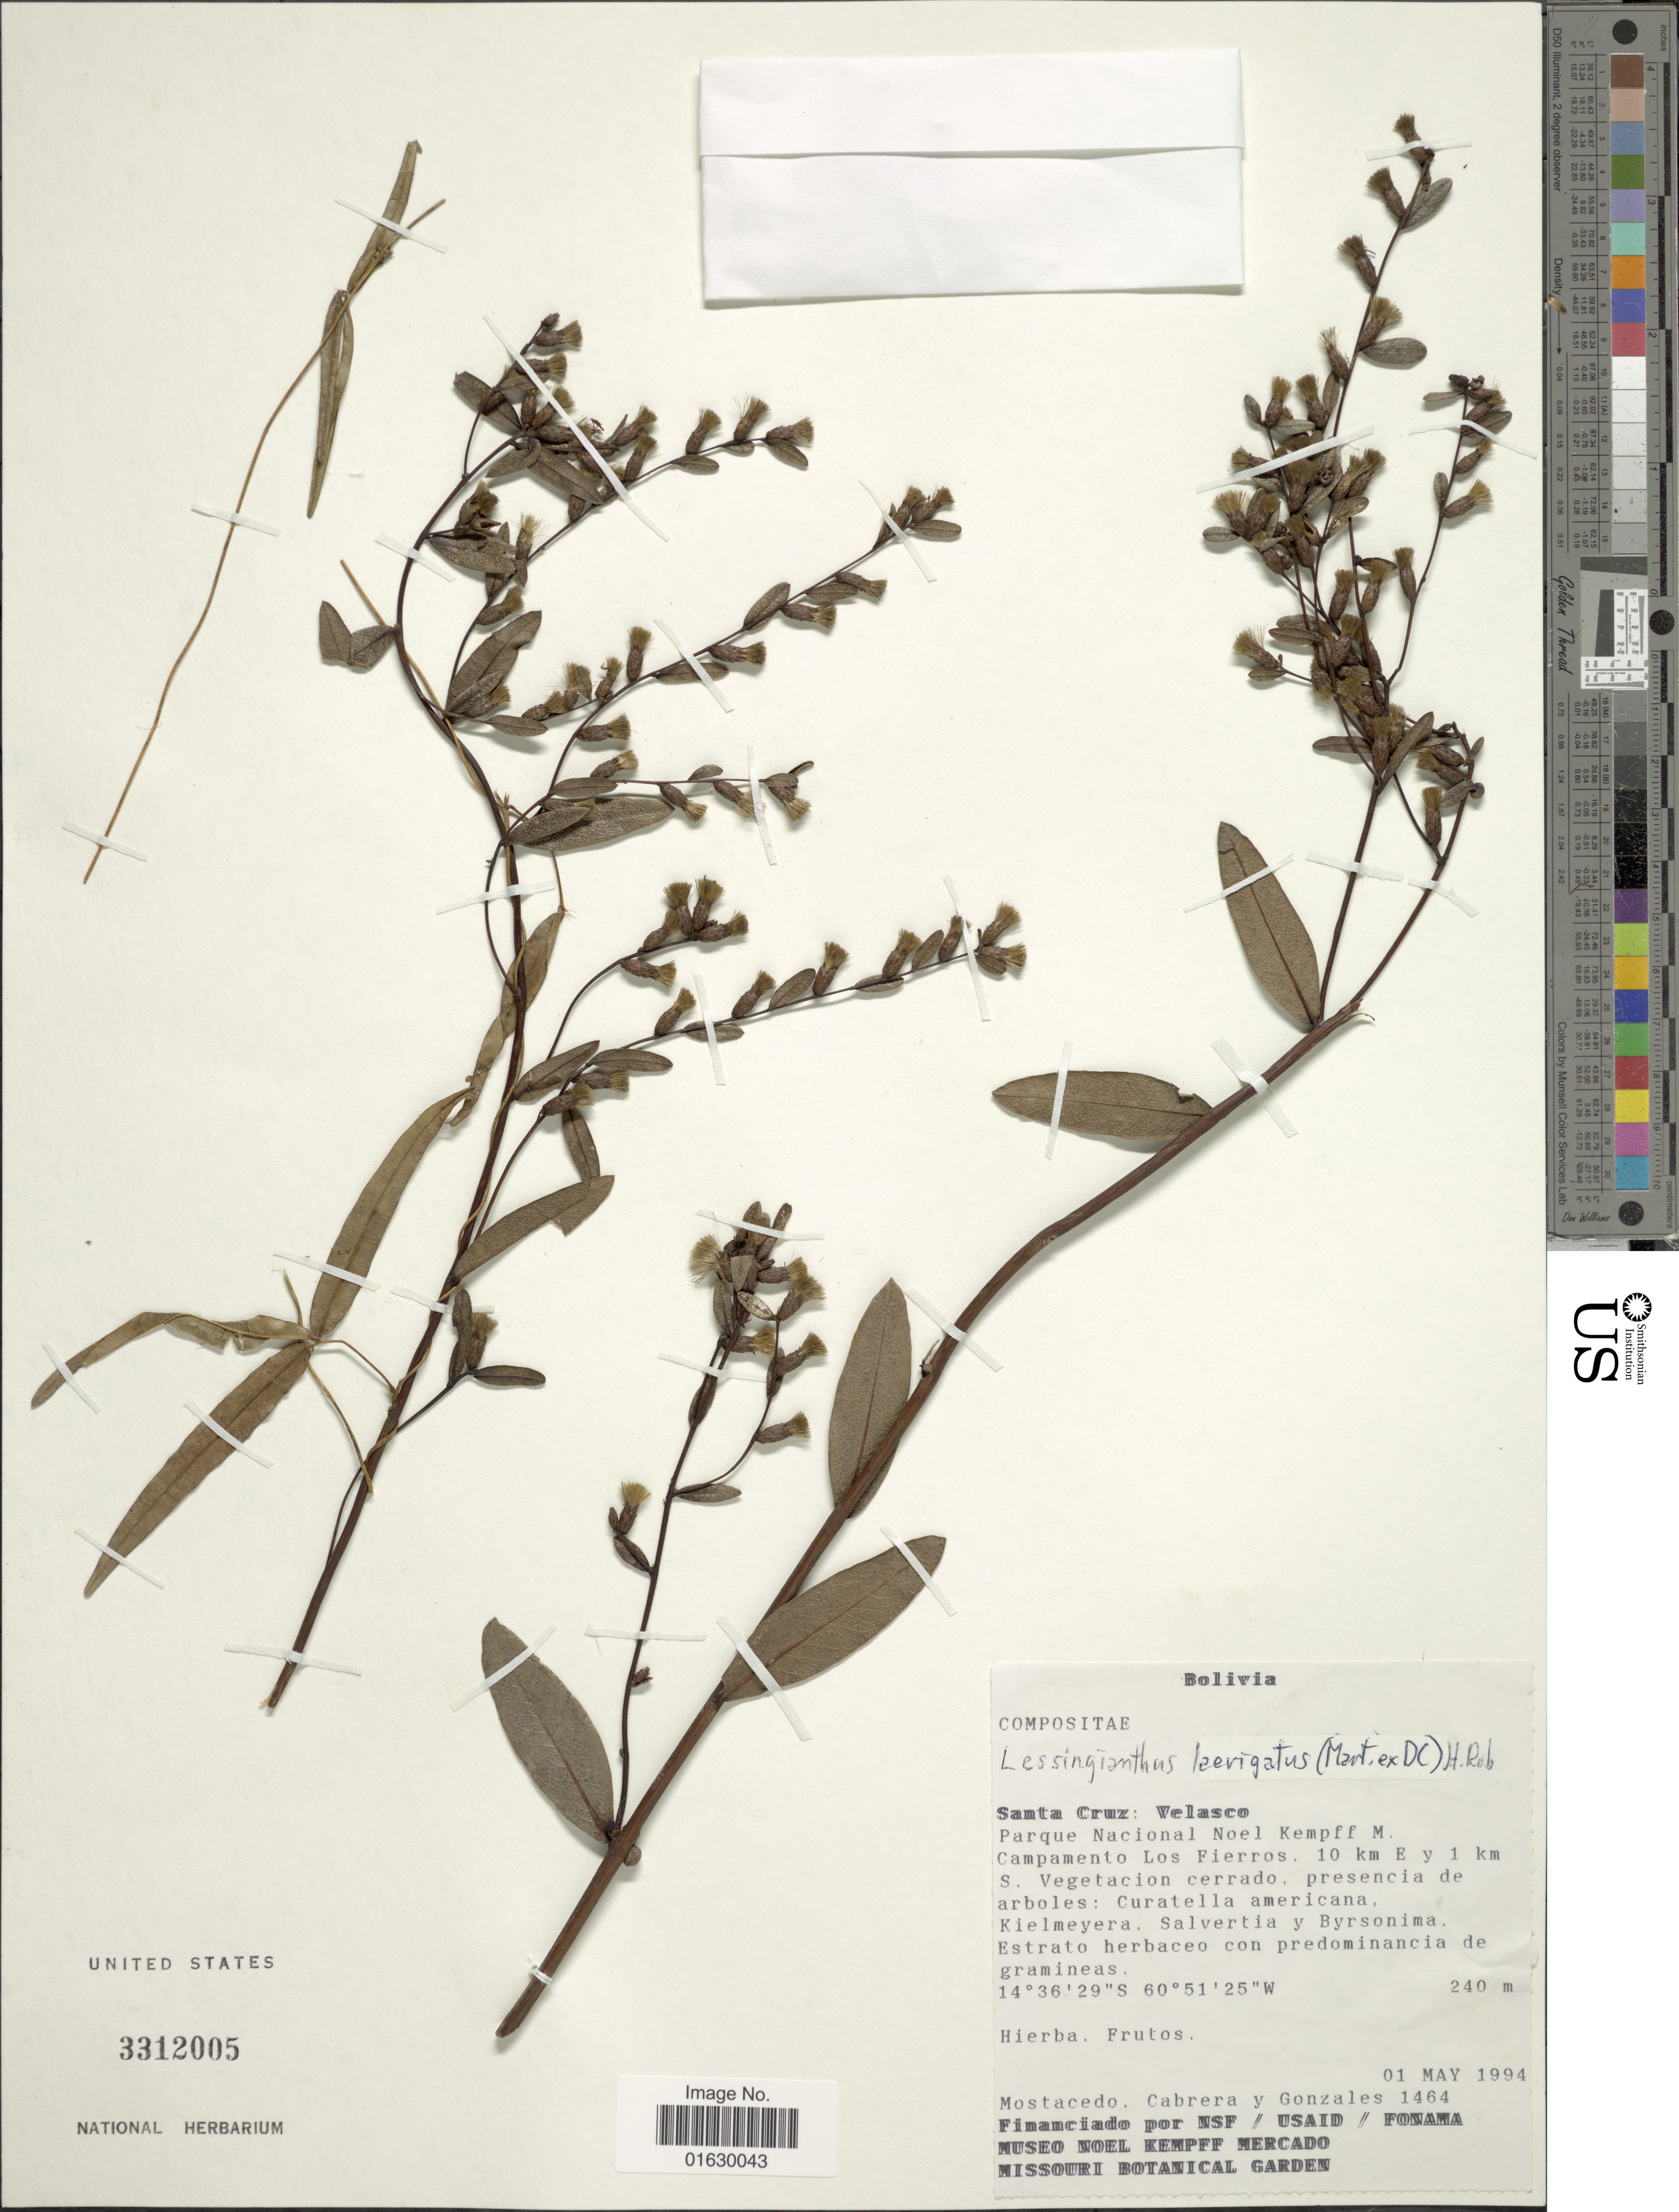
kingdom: Plantae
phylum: Tracheophyta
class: Magnoliopsida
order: Asterales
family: Asteraceae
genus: Lessingianthus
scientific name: Lessingianthus laevigatus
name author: (Mart. ex DC.) H. Rob.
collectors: B. Mostacedo, Cabrera, -- & Gonzales, --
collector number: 1464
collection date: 1994-05-01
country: Bolivia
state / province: Santa Cruz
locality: Santa Cruz: Velasco, Parque Nacional Noel Kempff M., Campamento Los Fierros, 10 km E y 1 km S., vegatacion cerrado, presencia de arboles: Curatella americana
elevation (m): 240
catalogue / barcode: US 3312005